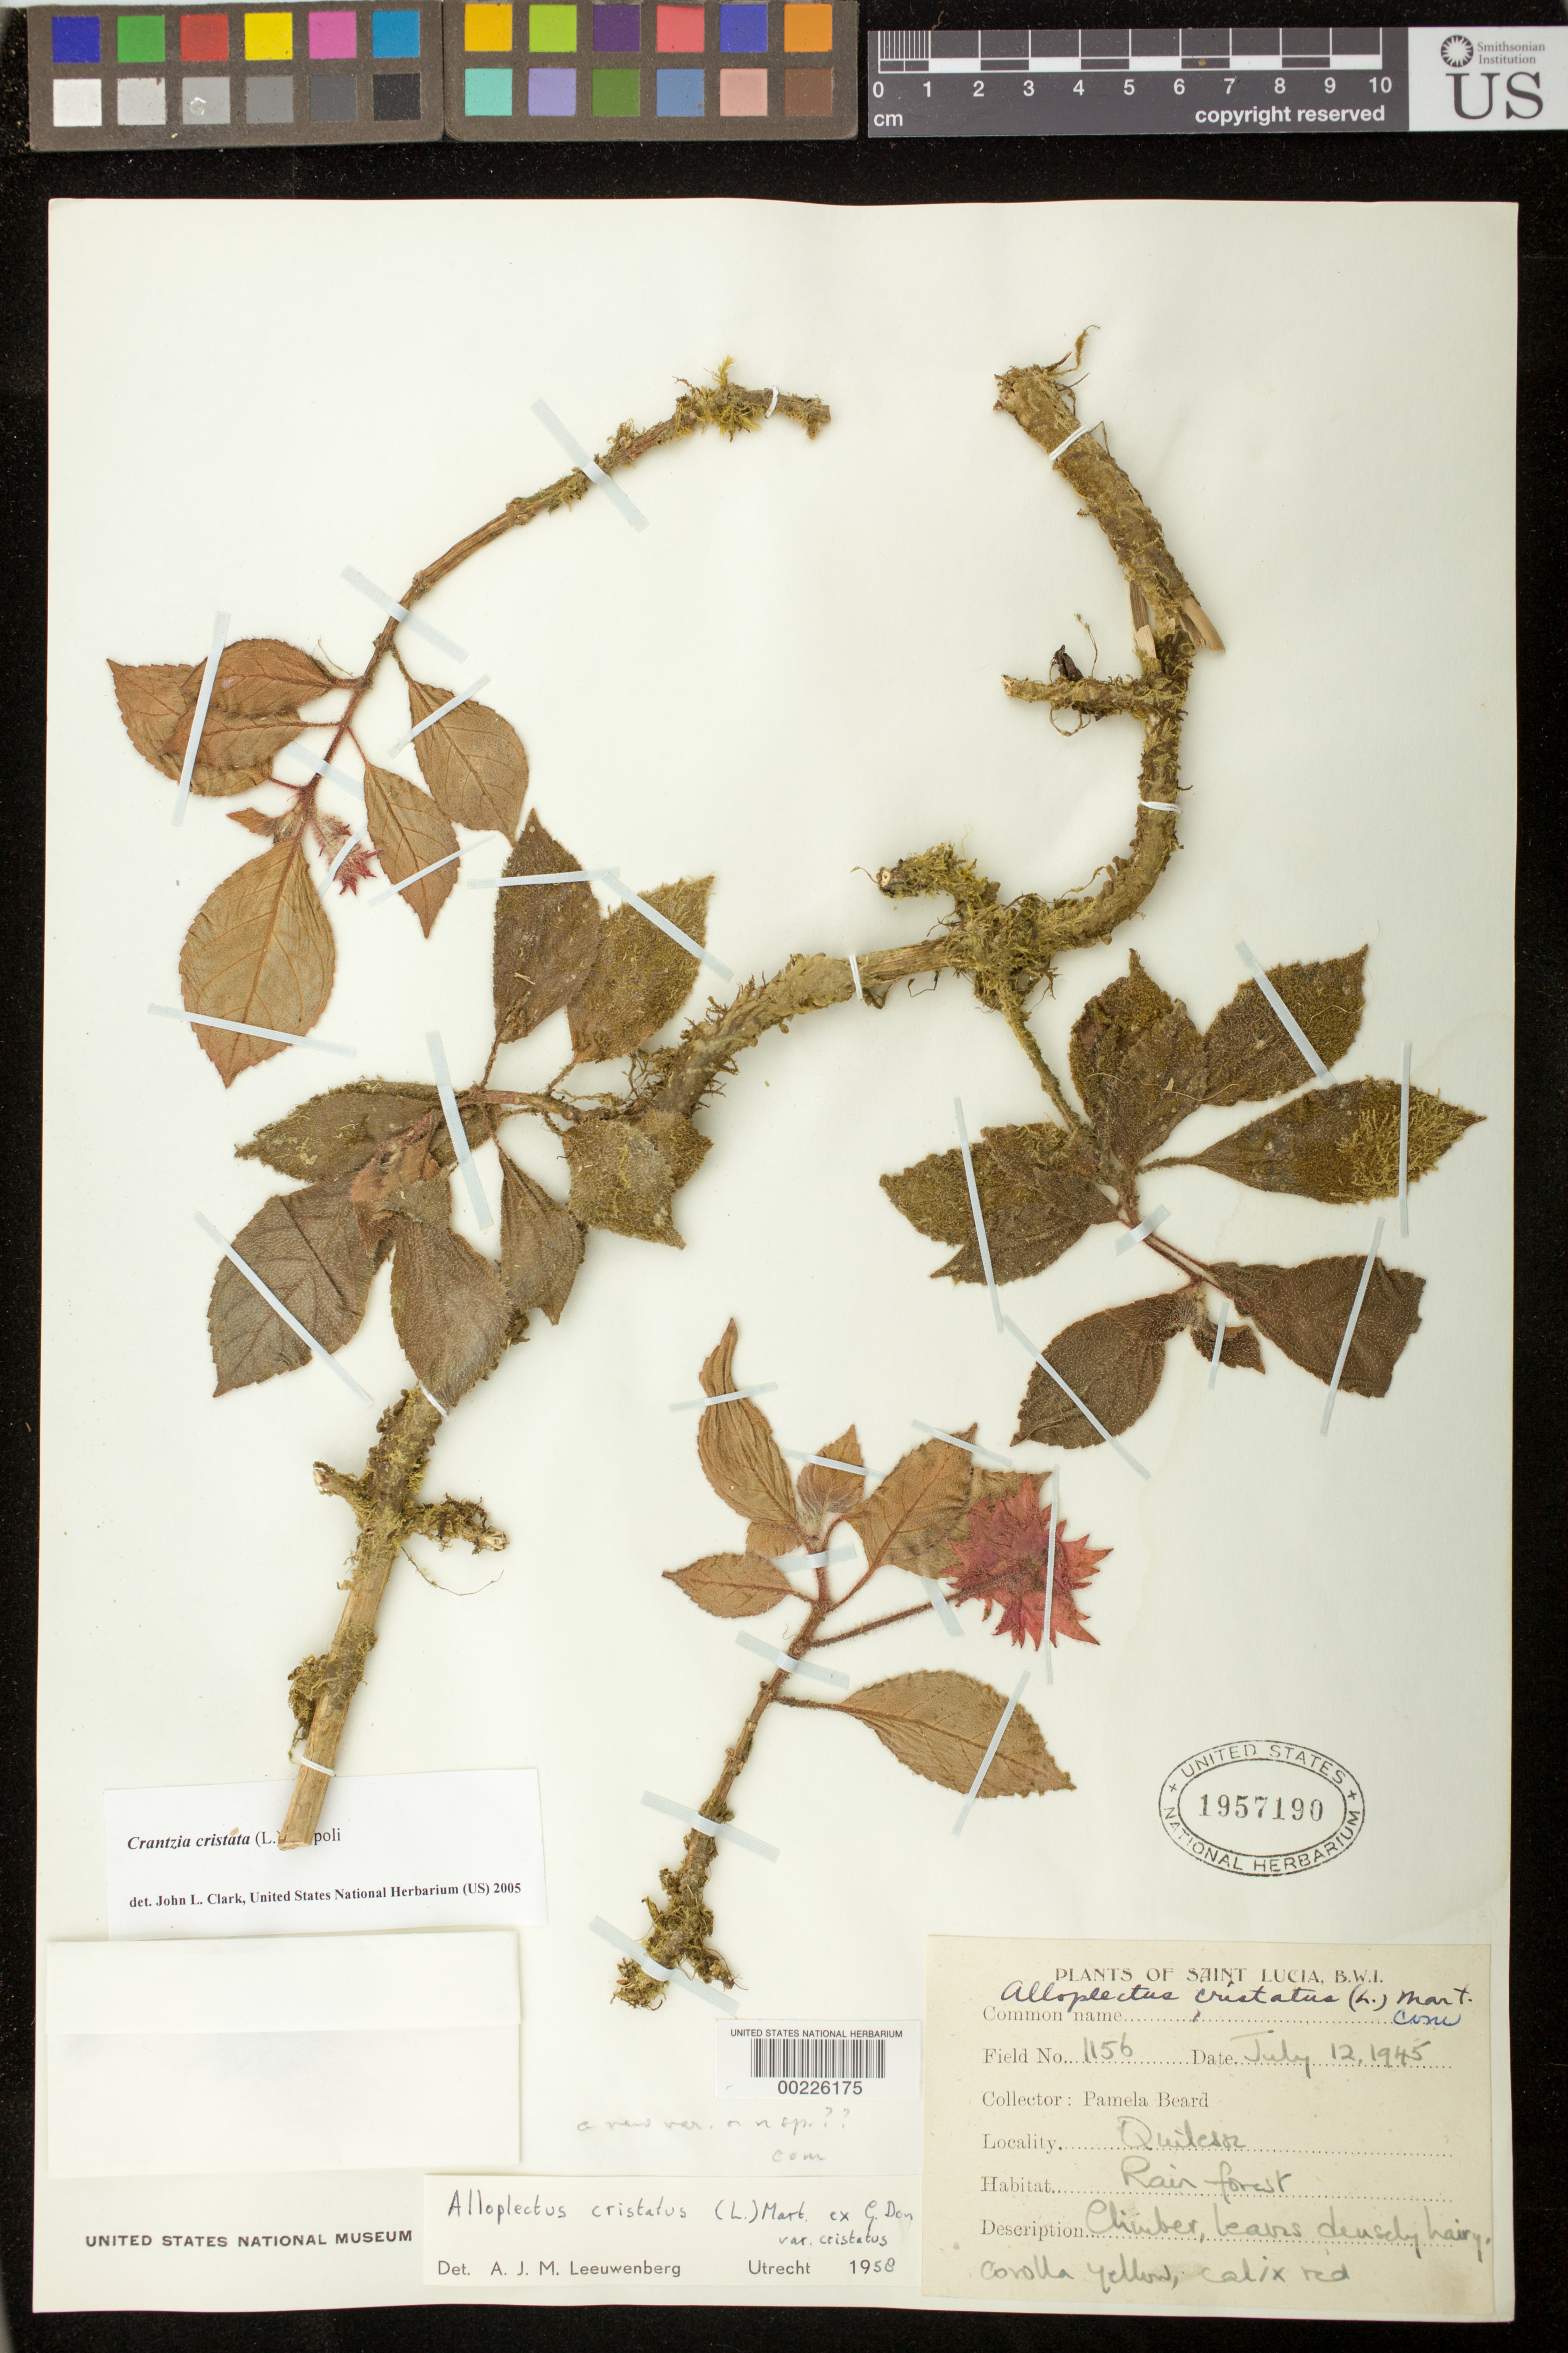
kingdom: Plantae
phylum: Tracheophyta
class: Magnoliopsida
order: Lamiales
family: Gesneriaceae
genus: Crantzia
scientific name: Crantzia cristata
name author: (L.) Scop. ex Fritsch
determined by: Clark, J. L., (SEL), The Marie Selby Botanical Garden (UNITED STATES)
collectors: P. Beard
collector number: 1156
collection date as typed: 12 Jul 1945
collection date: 1945-07-12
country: St. Lucia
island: St. Lucia I.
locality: Quilesse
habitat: Rain forest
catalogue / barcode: US 1957190